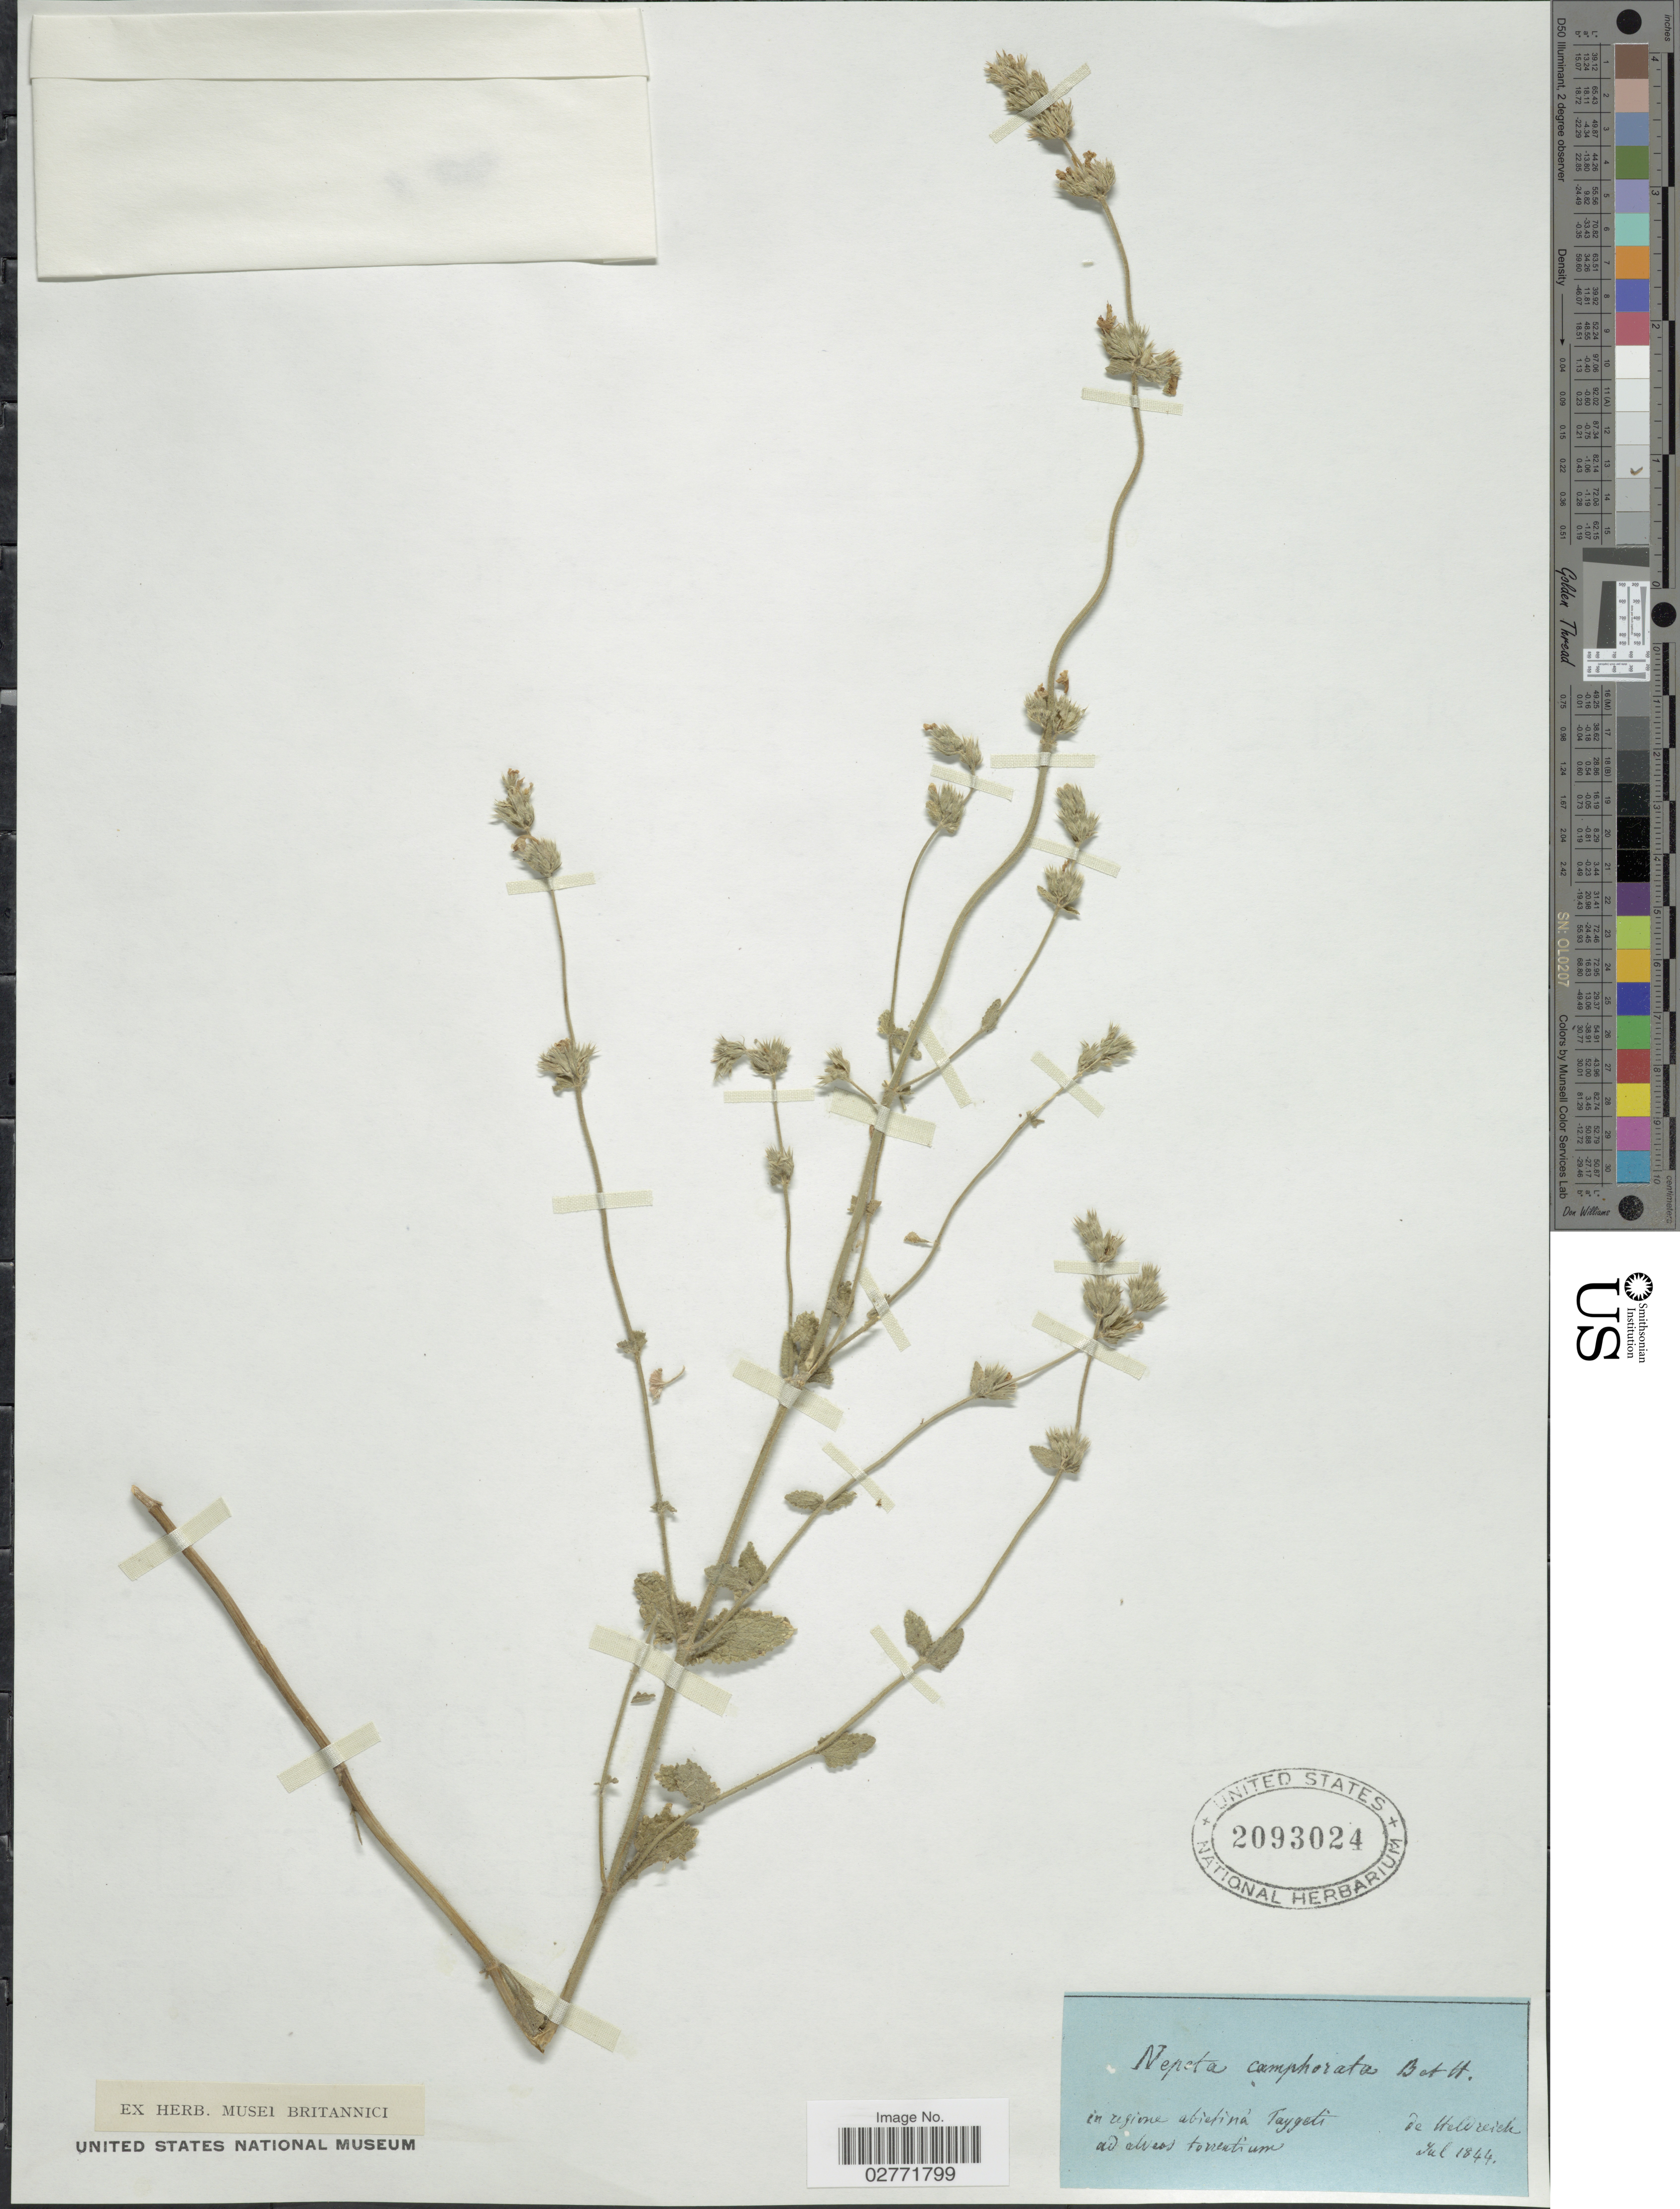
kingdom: Plantae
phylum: Tracheophyta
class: Magnoliopsida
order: Lamiales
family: Lamiaceae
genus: Nepeta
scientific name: Nepeta camphorata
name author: Boiss. & Heldr.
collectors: -. De Heldreich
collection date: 1844-07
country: Greece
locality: In regione abietina Taygeti ad alveas torrentium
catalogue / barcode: US 2093024